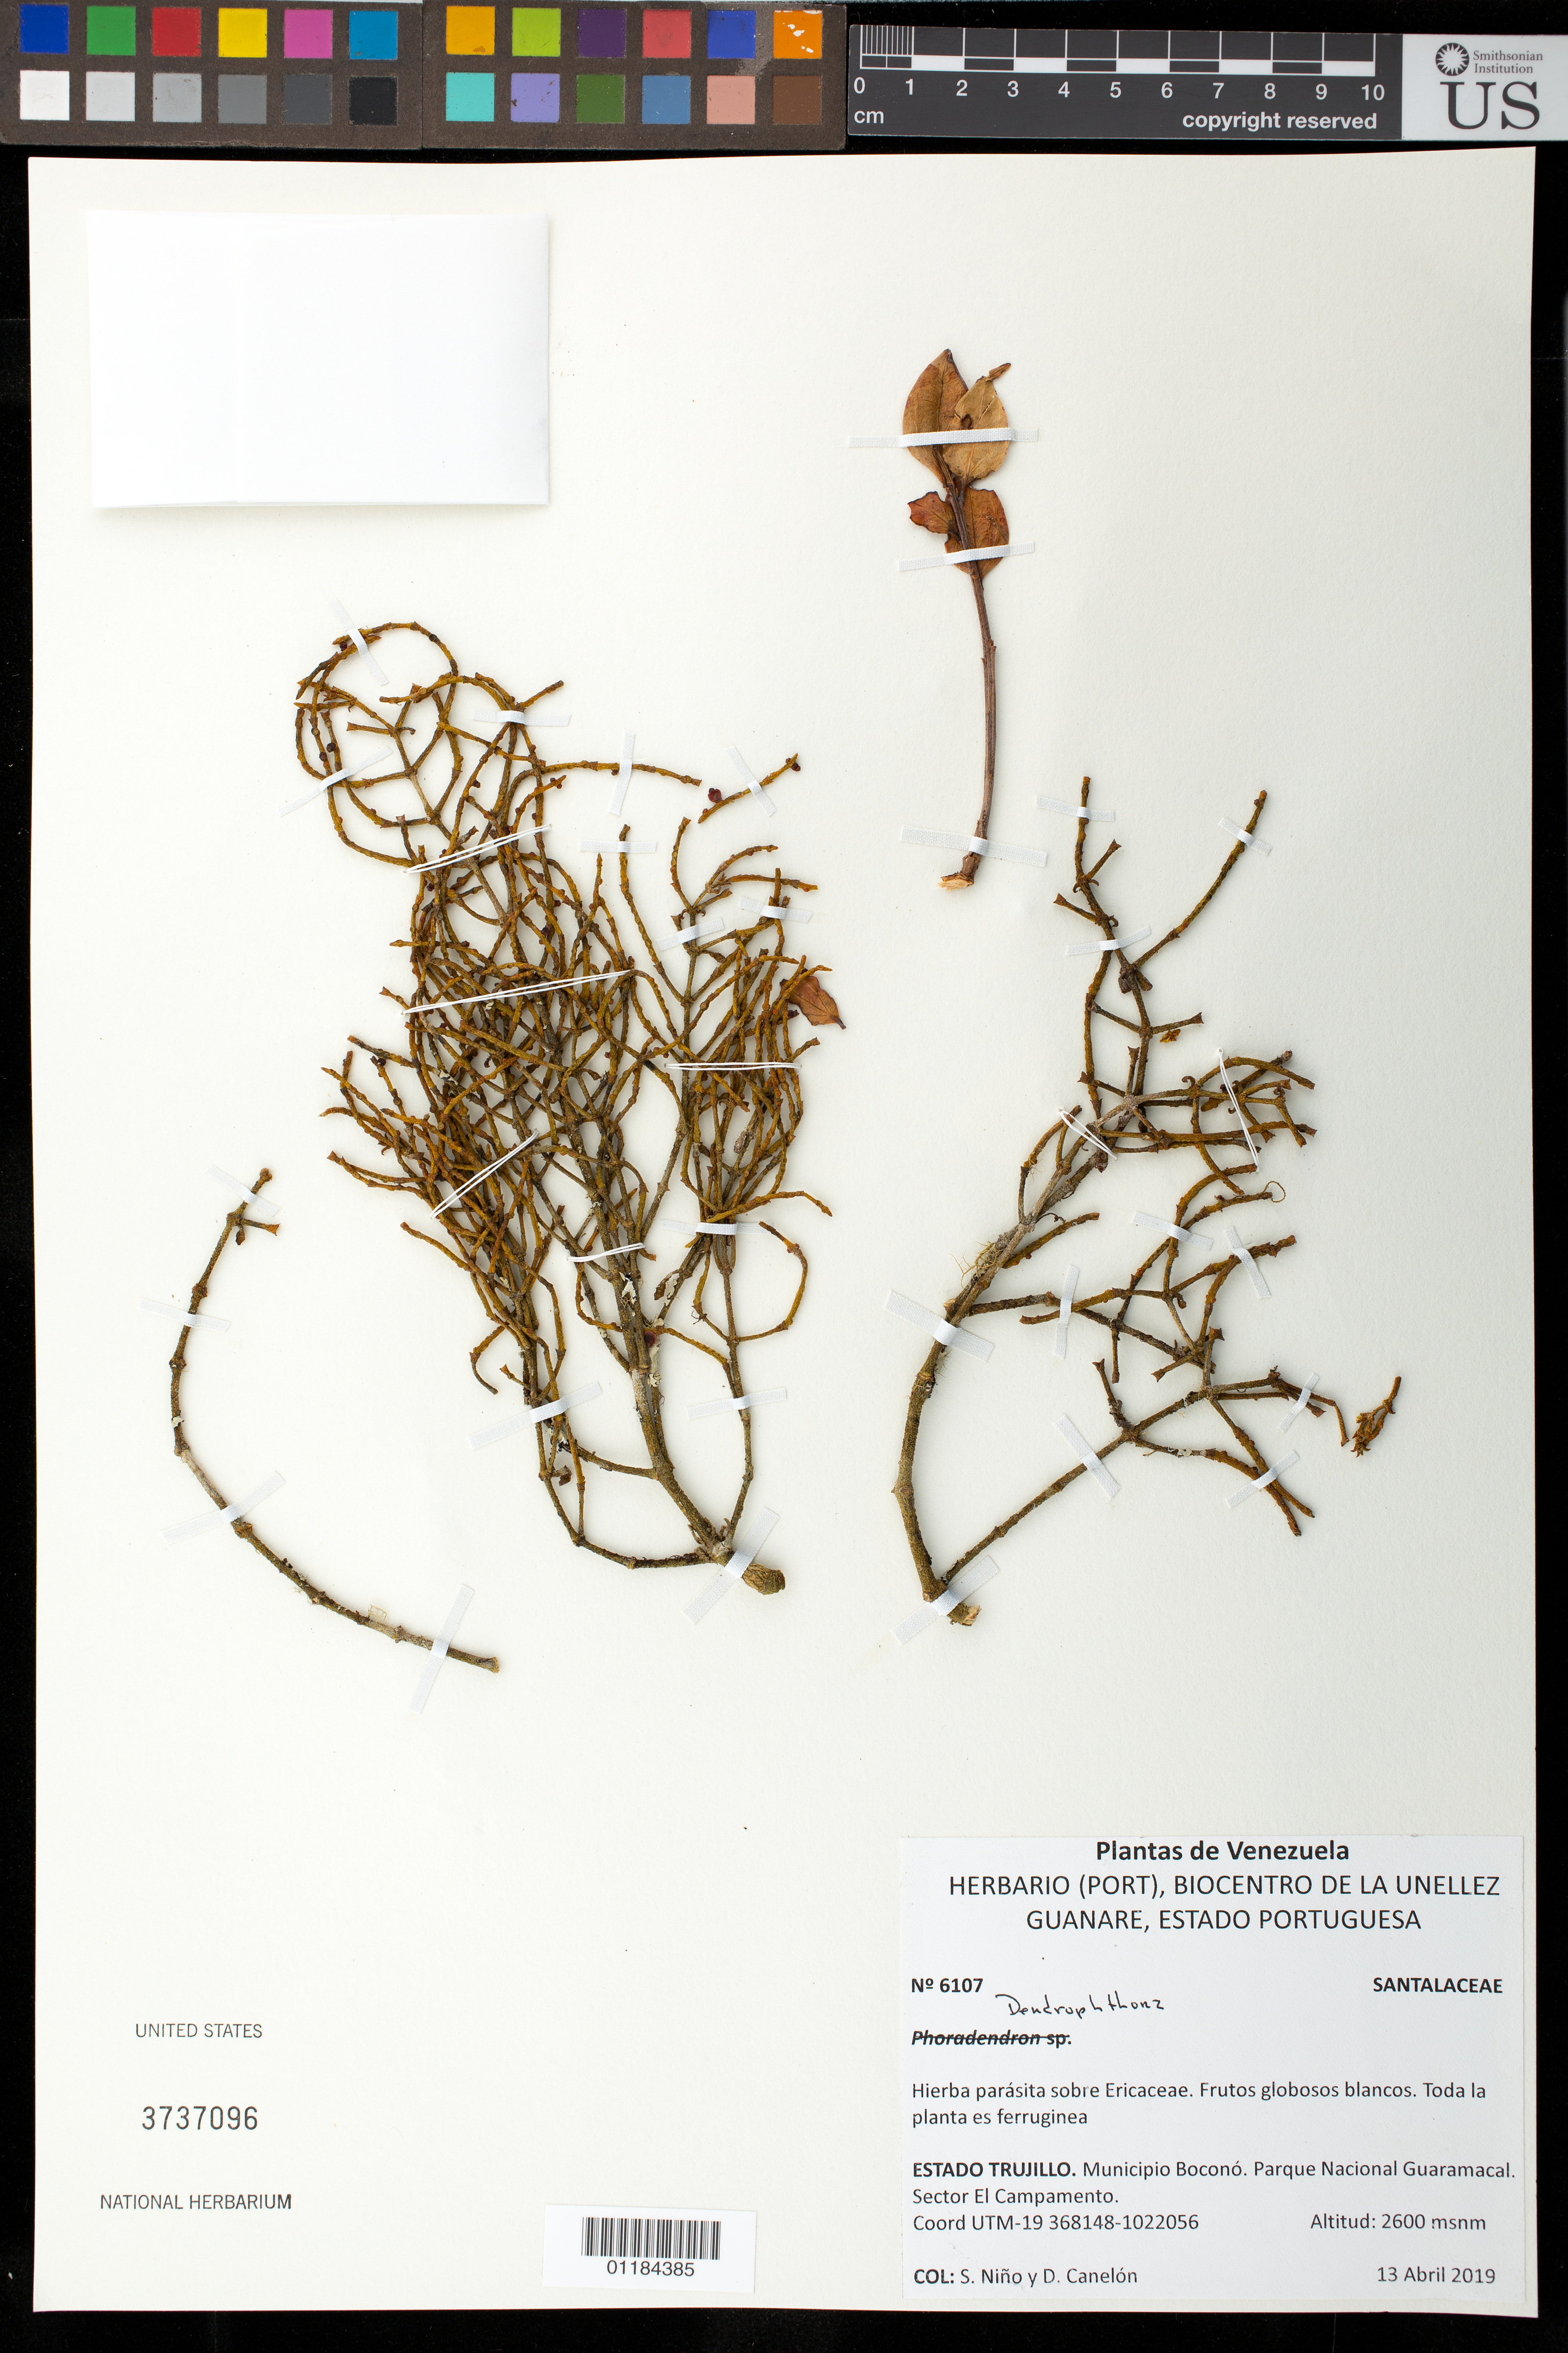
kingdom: Plantae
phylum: Tracheophyta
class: Magnoliopsida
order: Santalales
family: Viscaceae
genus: Dendrophthora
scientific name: Dendrophthora paucifolia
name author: (Rusby) Kuijt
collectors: S. M. Niño & D. Canelón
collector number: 6107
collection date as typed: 13 Abril 2019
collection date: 2019-04-13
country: Venezuela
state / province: Trujillo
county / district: Boconó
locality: Parque Nacional Guaramacal. Sector El Campamento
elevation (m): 2600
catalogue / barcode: US 3737096